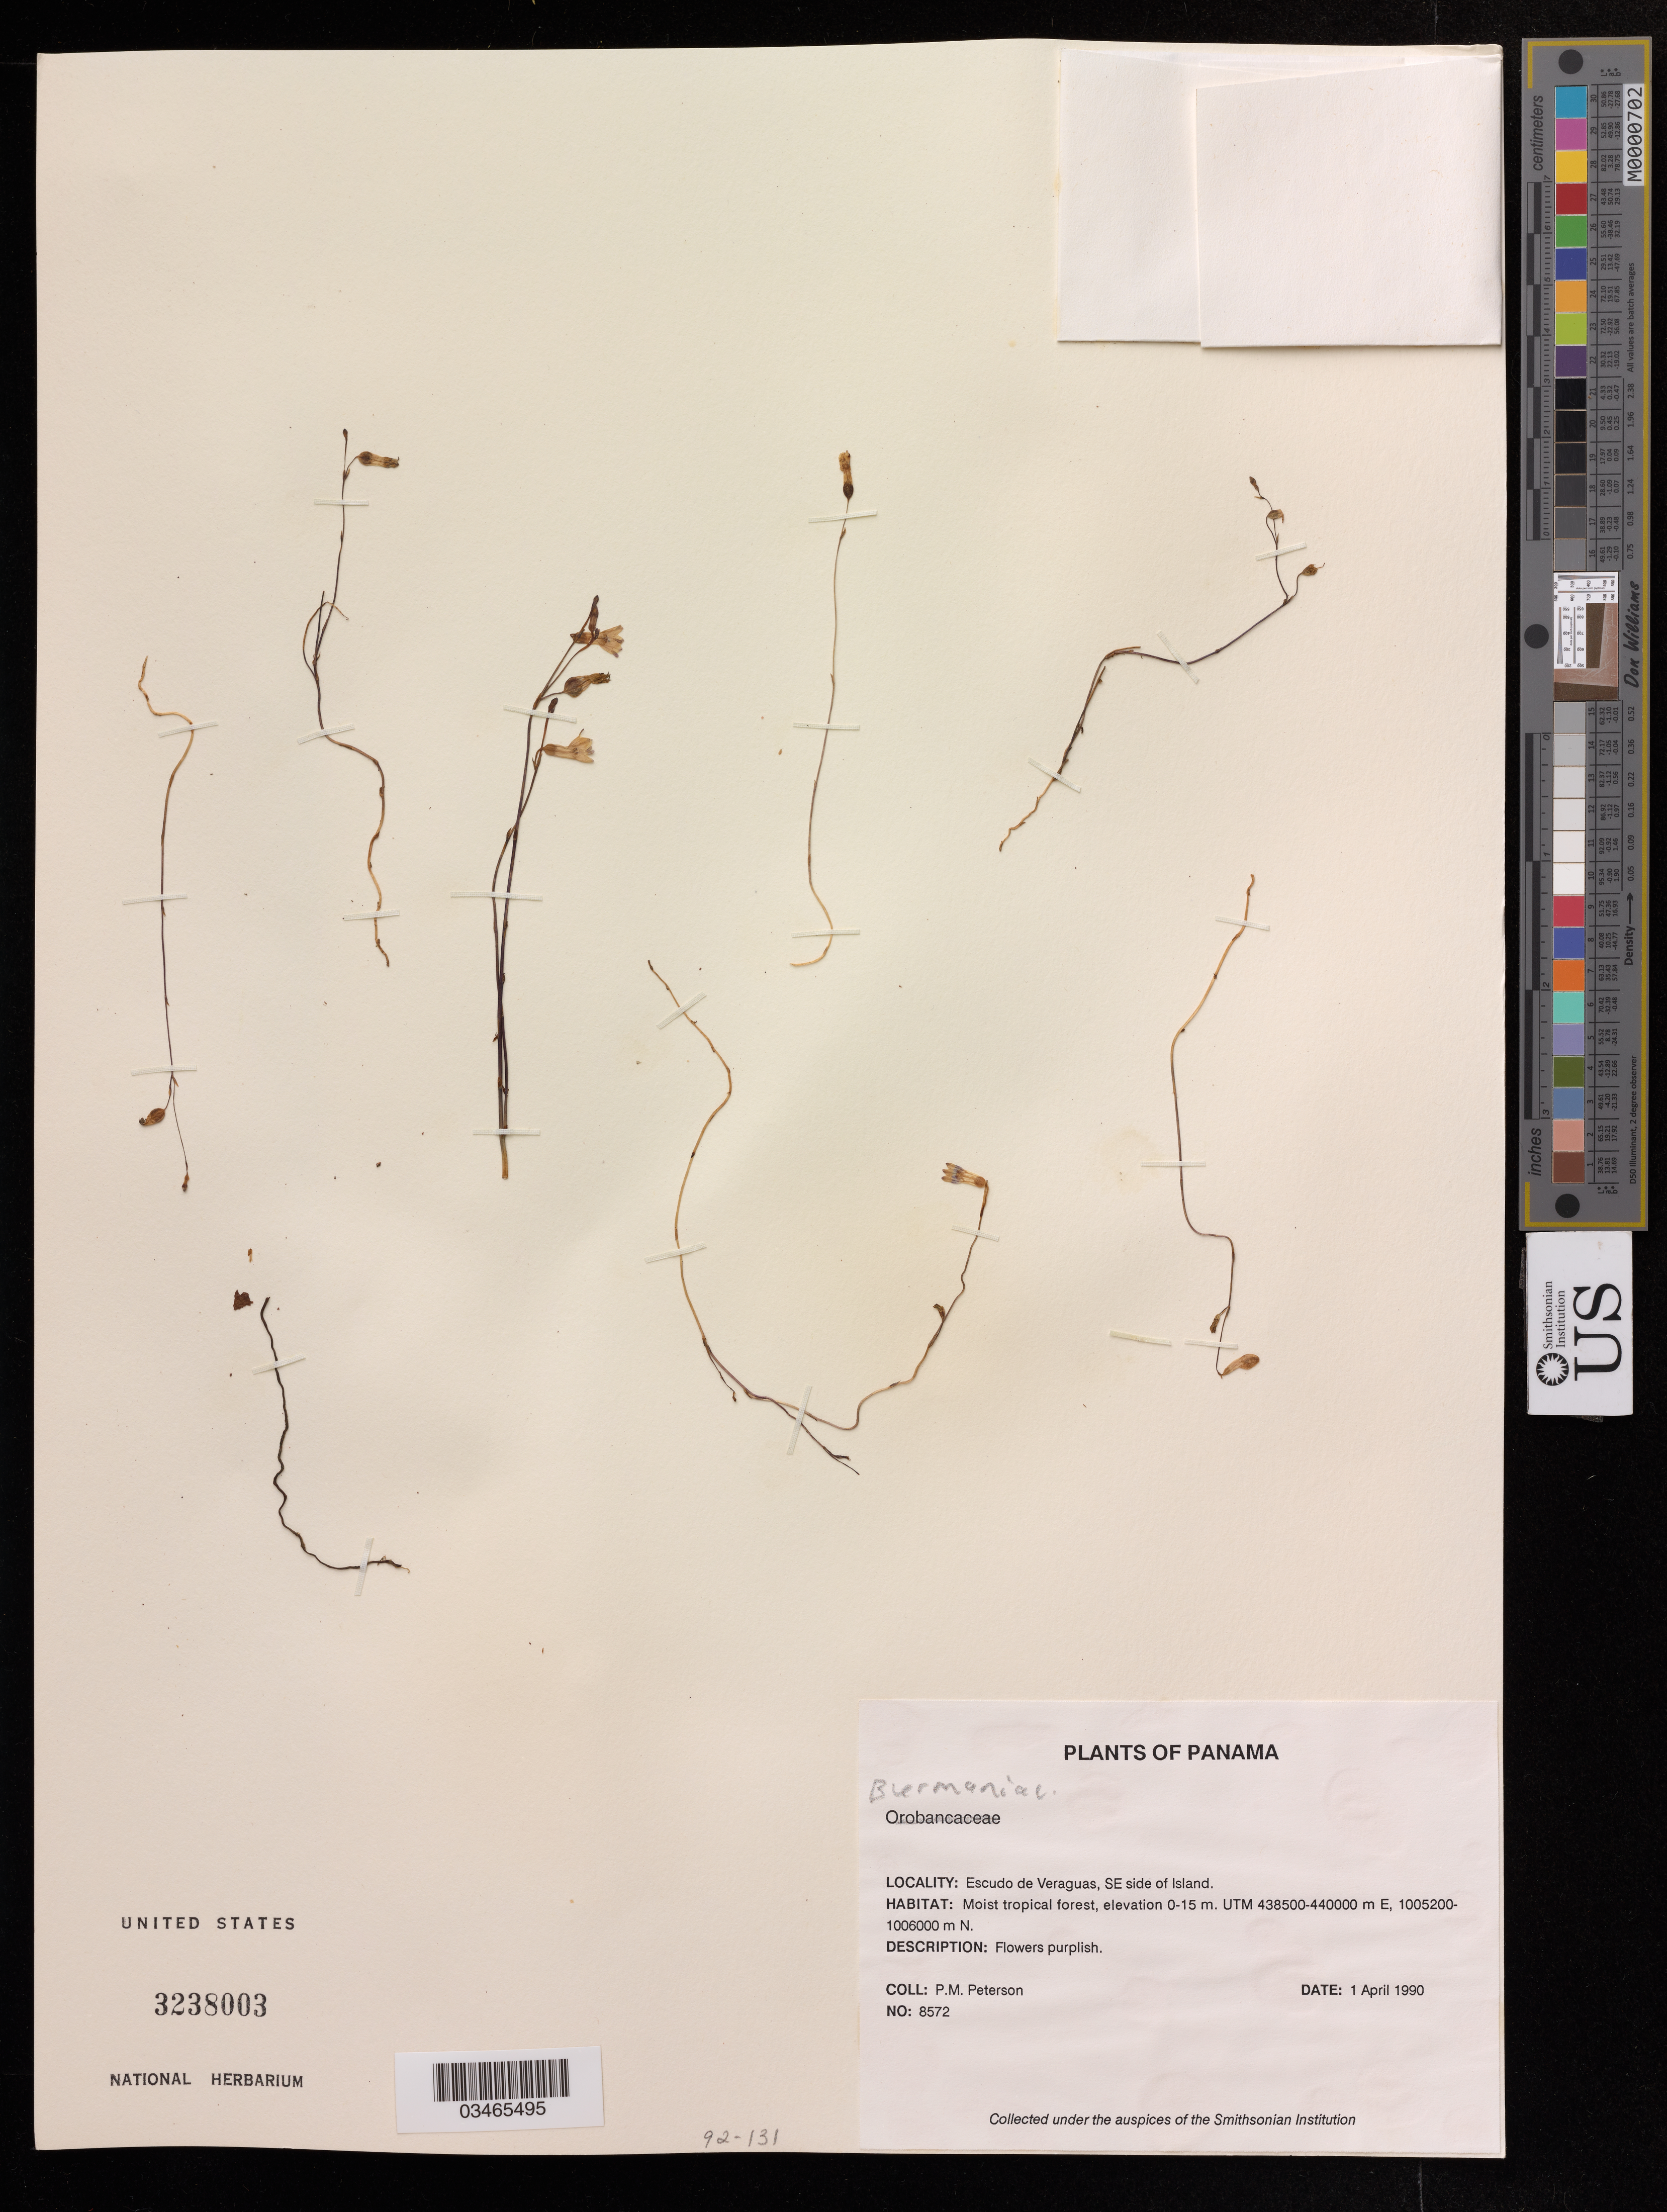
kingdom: Plantae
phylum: Tracheophyta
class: Liliopsida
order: Dioscoreales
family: Burmanniaceae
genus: Burmannia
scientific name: Burmannia sp.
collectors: P. M. Peterson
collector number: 8572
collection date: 1990-04-01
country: Panama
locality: Escudo de Veraguas, SE side of Island. UTM 438500-440000 m E, 1005200-1006000 m N.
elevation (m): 0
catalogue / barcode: US 3238003